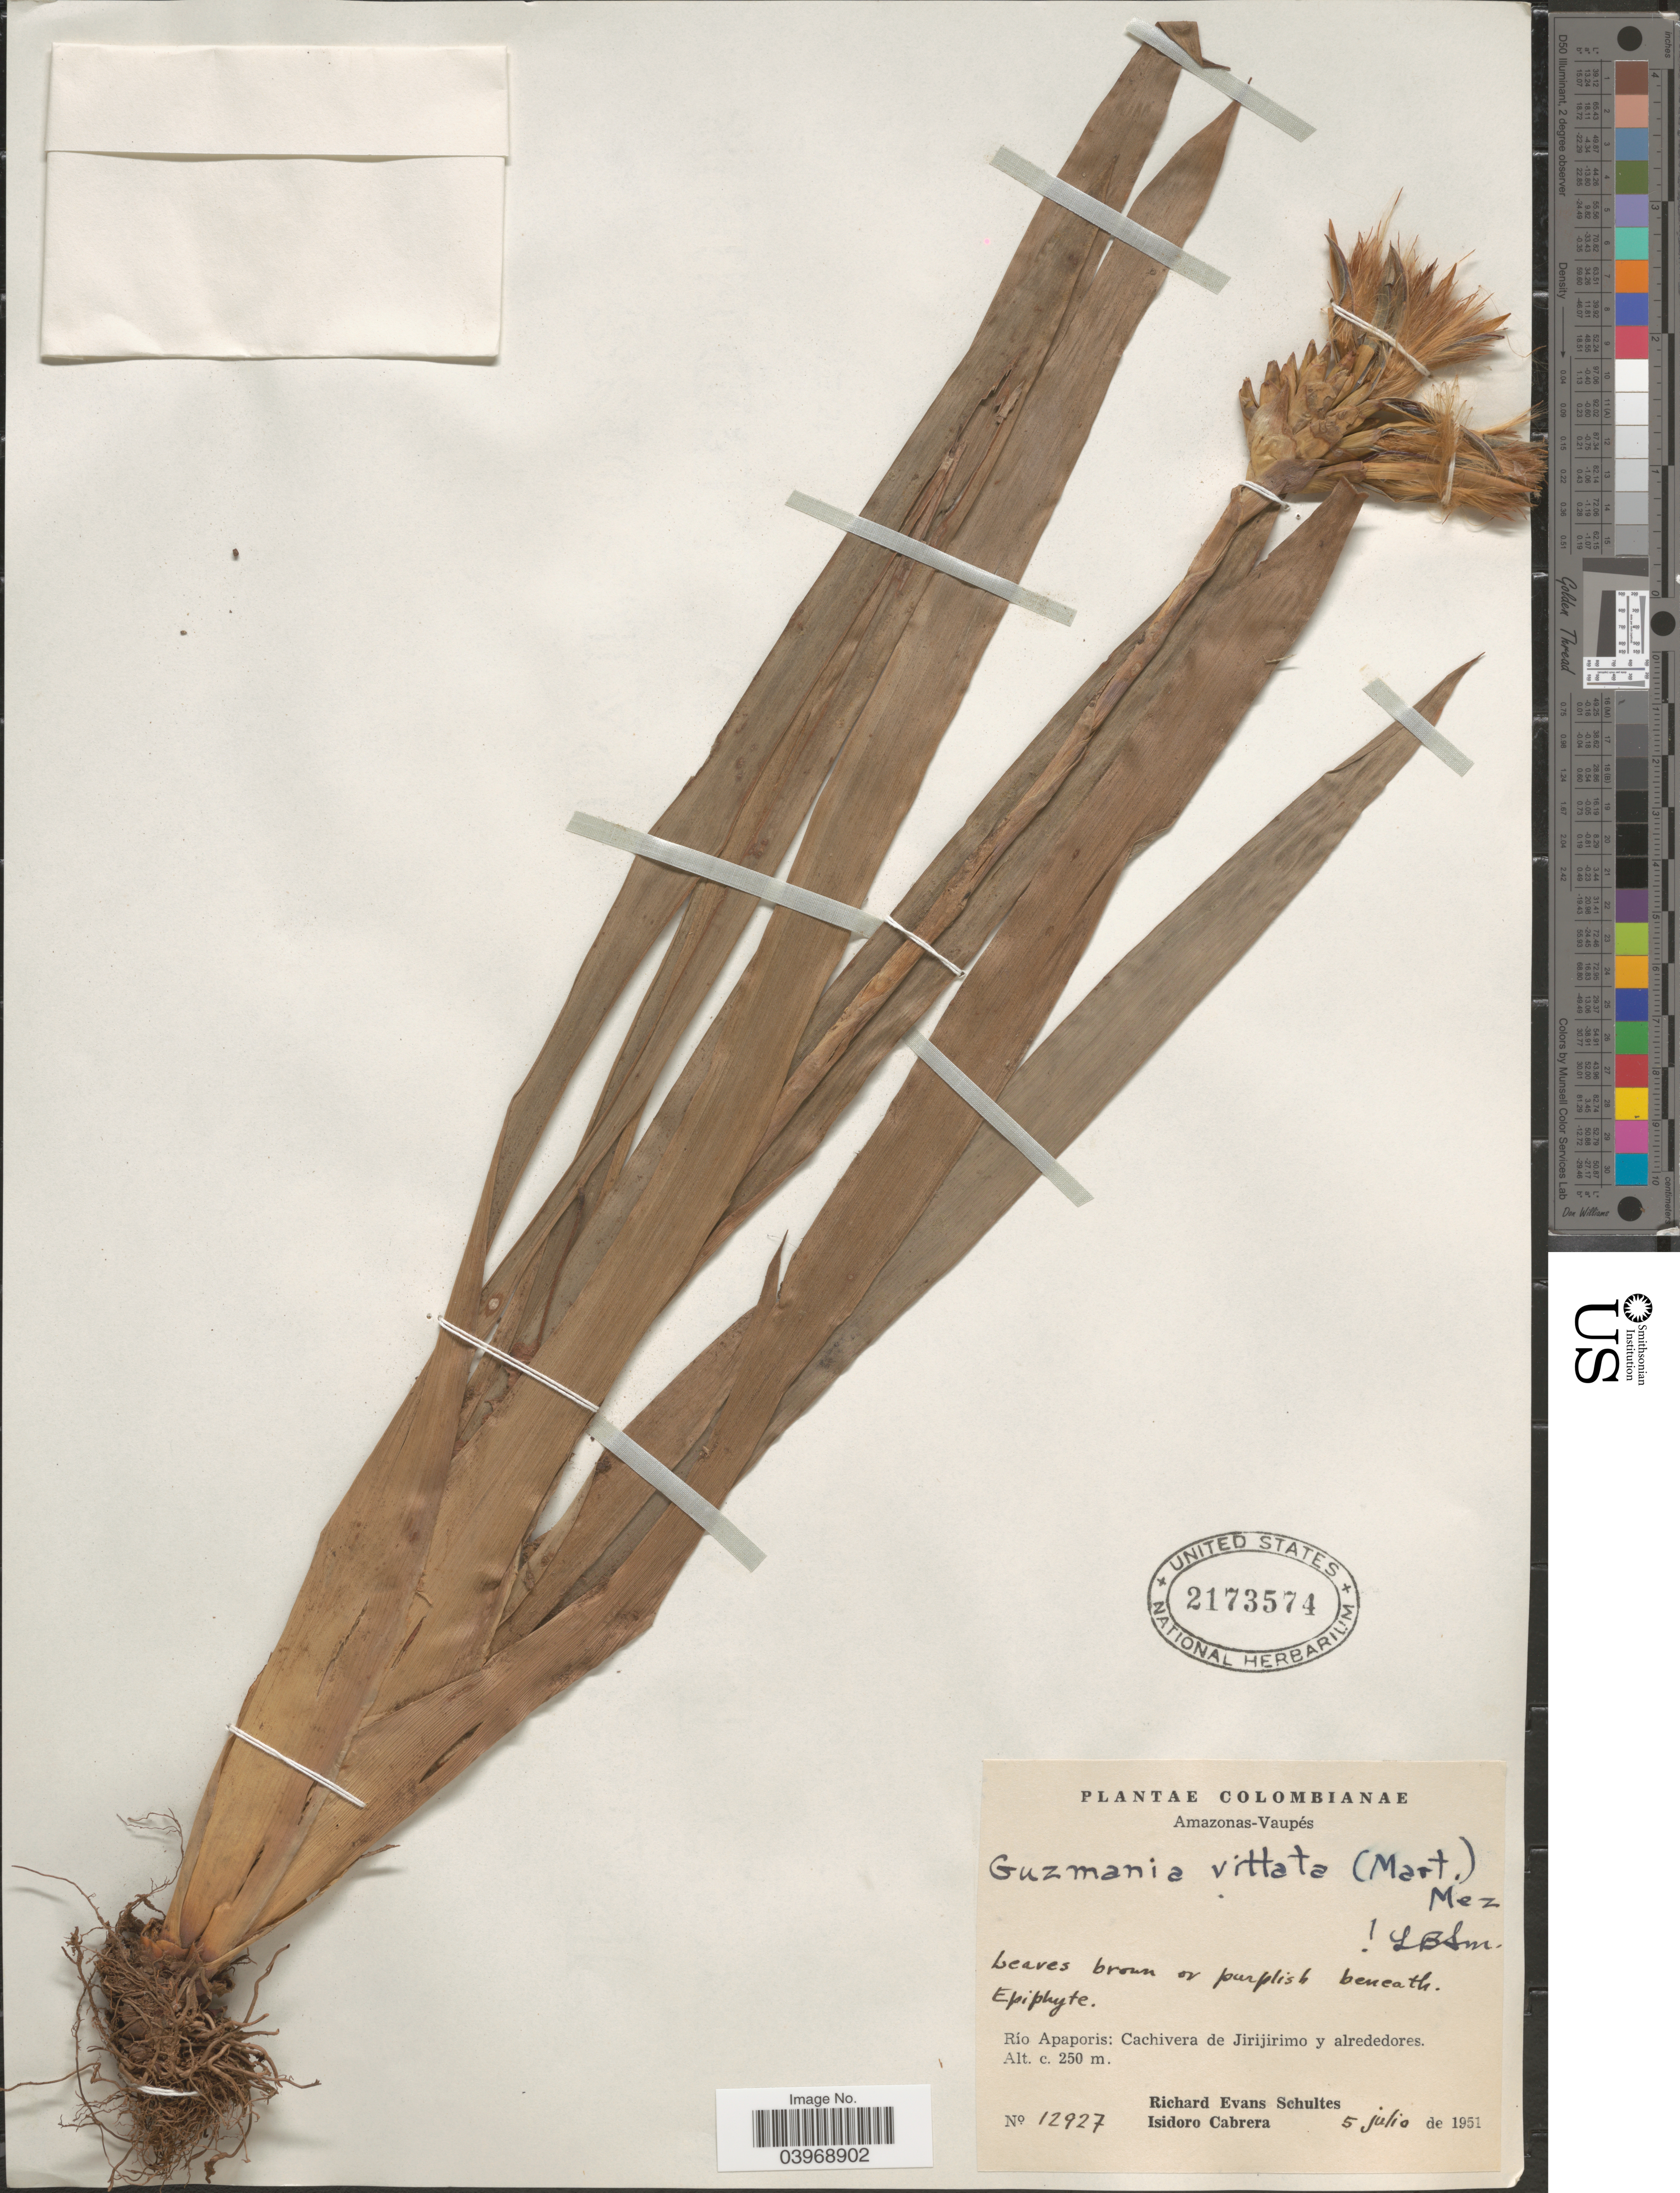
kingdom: Plantae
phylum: Tracheophyta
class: Liliopsida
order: Poales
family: Bromeliaceae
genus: Guzmania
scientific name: Guzmania vittata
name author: (Mart. ex Schult. f.) Mez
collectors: R. E. Schultes & I. Cabrera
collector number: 12927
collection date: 1951-07-05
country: Colombia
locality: Amazonas-Vaupés. Río Apaporis: Cachivera de Jirijirimo y alrededores.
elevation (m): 250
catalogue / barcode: US 2173574